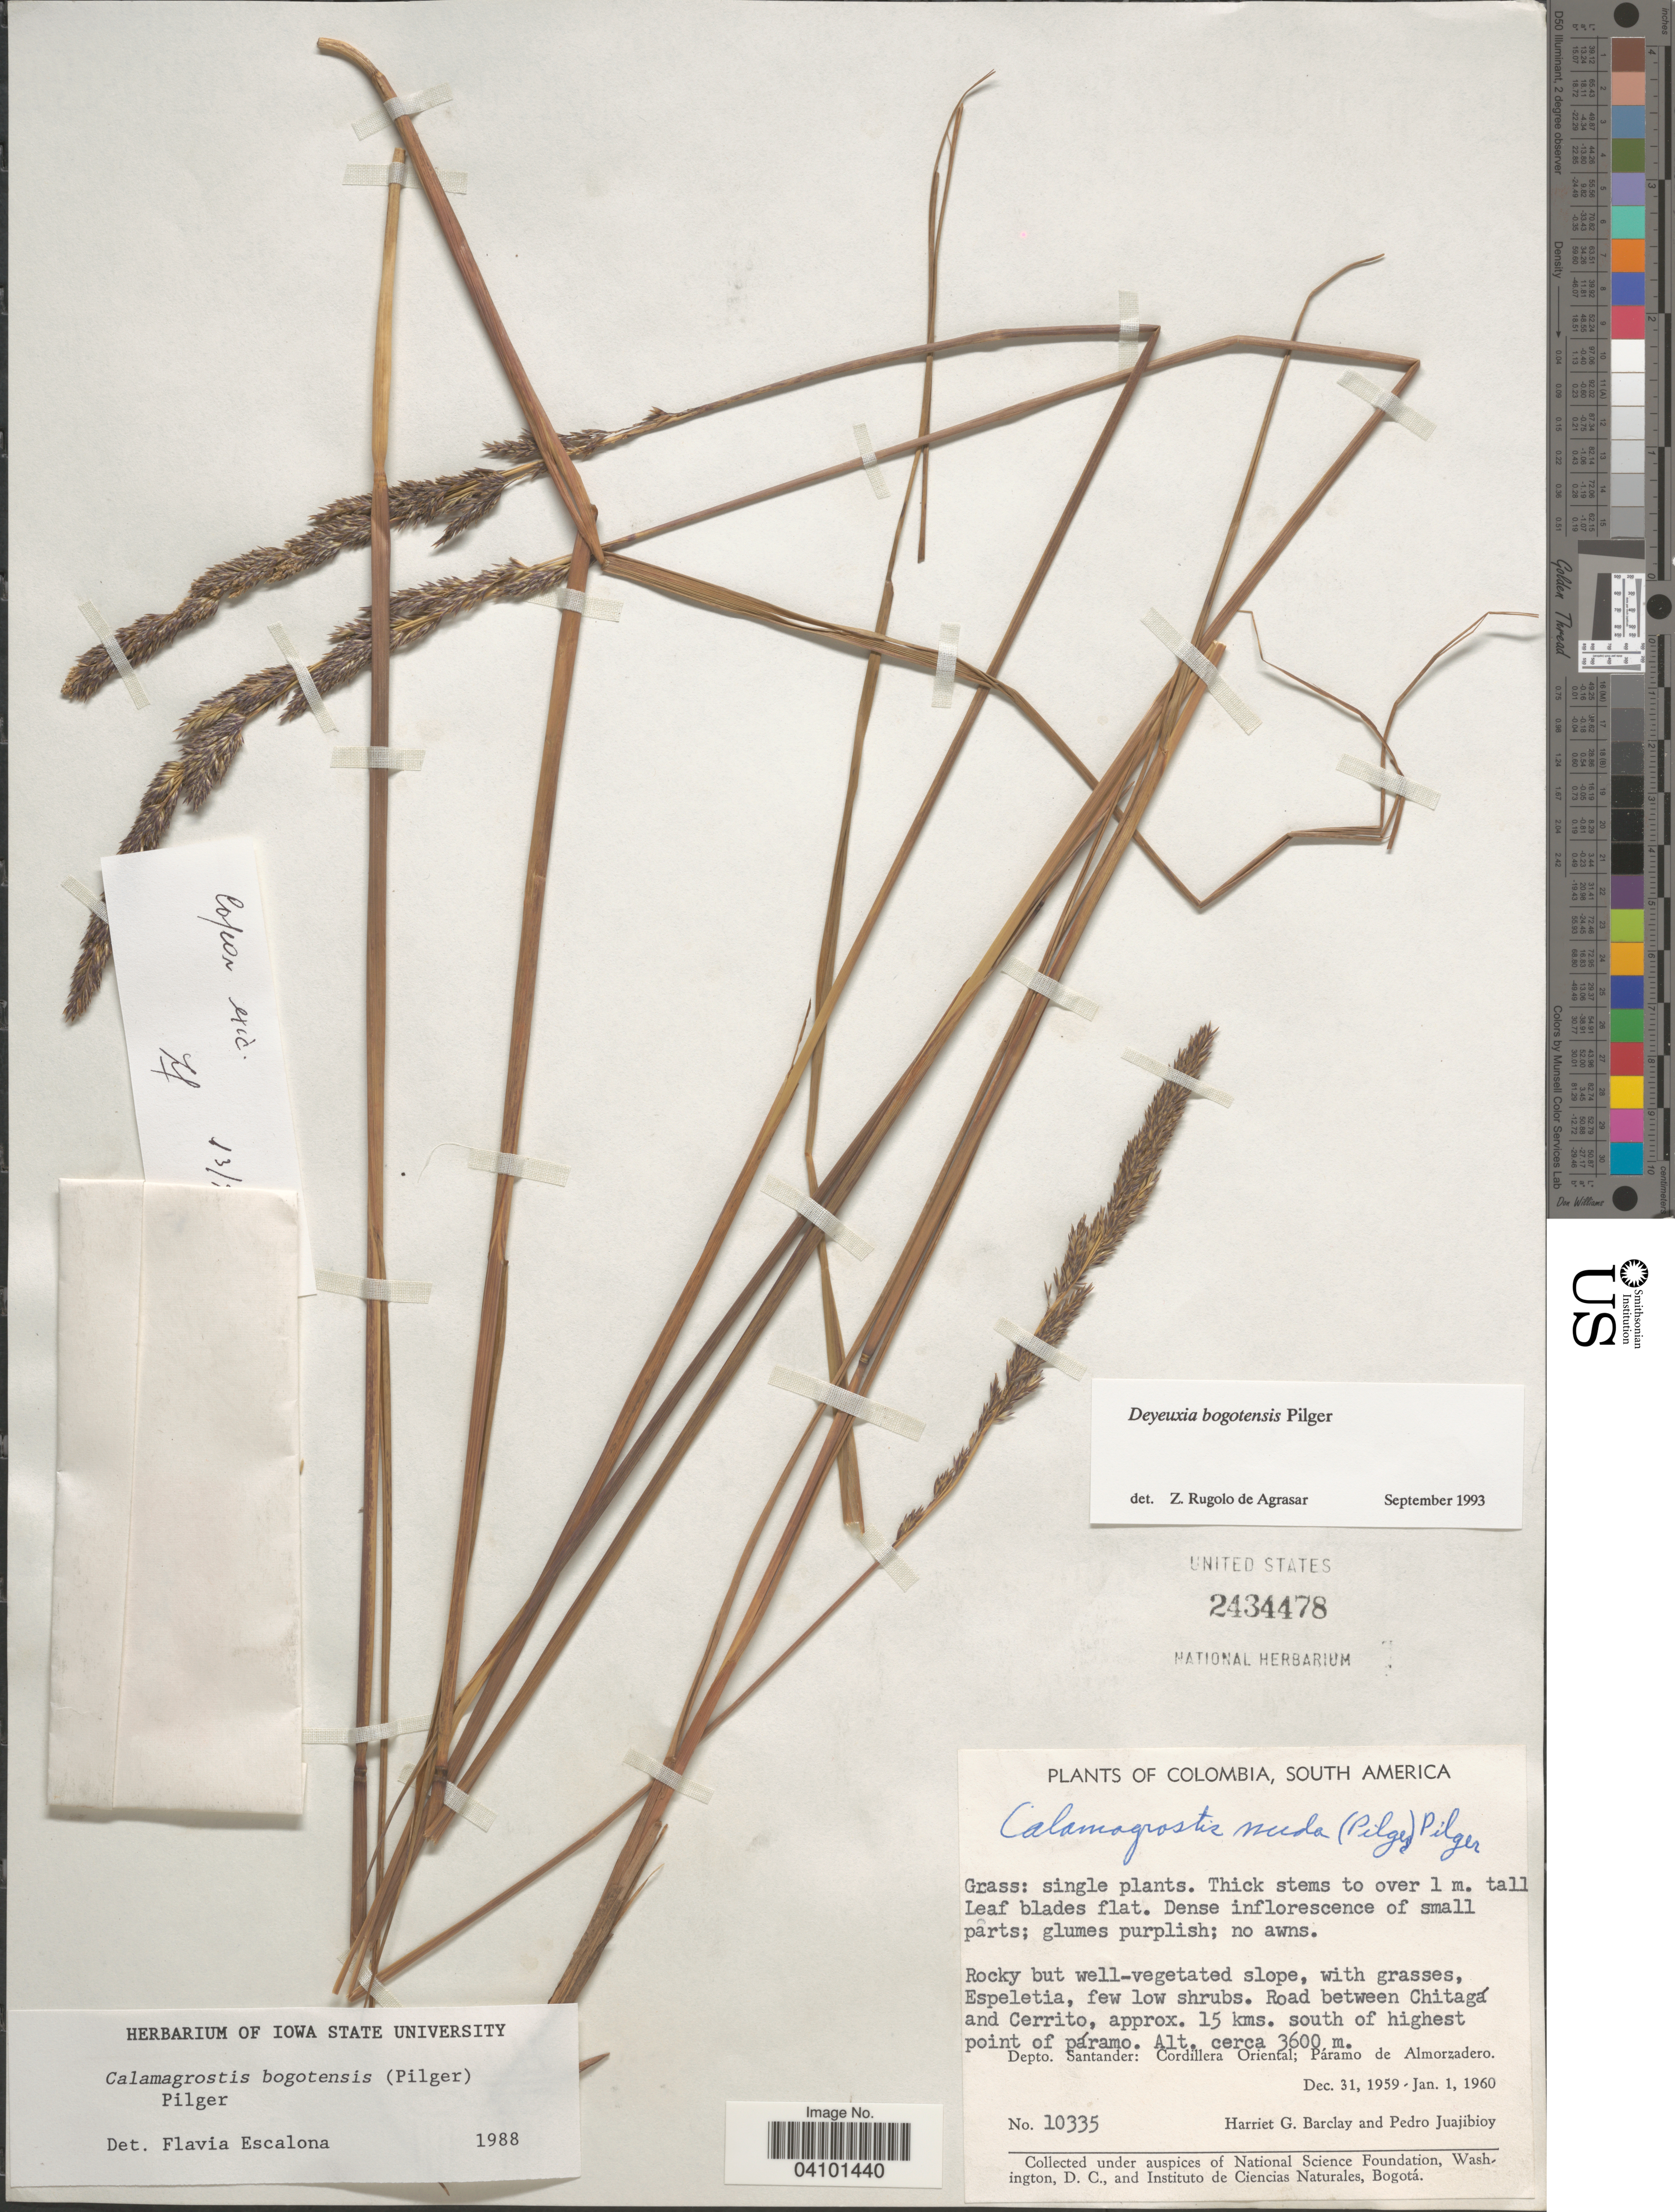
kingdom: Plantae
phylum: Tracheophyta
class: Liliopsida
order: Poales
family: Poaceae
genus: Calamagrostis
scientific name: Calamagrostis bogotensis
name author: (Pilg.) Pilg.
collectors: H. G. Barclay & P. Juajibioy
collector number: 10335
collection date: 1959-12-31/1960-01-01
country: Colombia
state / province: Santander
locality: Road between Chitagá and Cerrito, approx. 15 kms. south of highest point of páramo. Depto. Santander: Cordillera Oriental; Páramo de Almorzadero.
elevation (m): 3600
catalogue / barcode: US 2434478